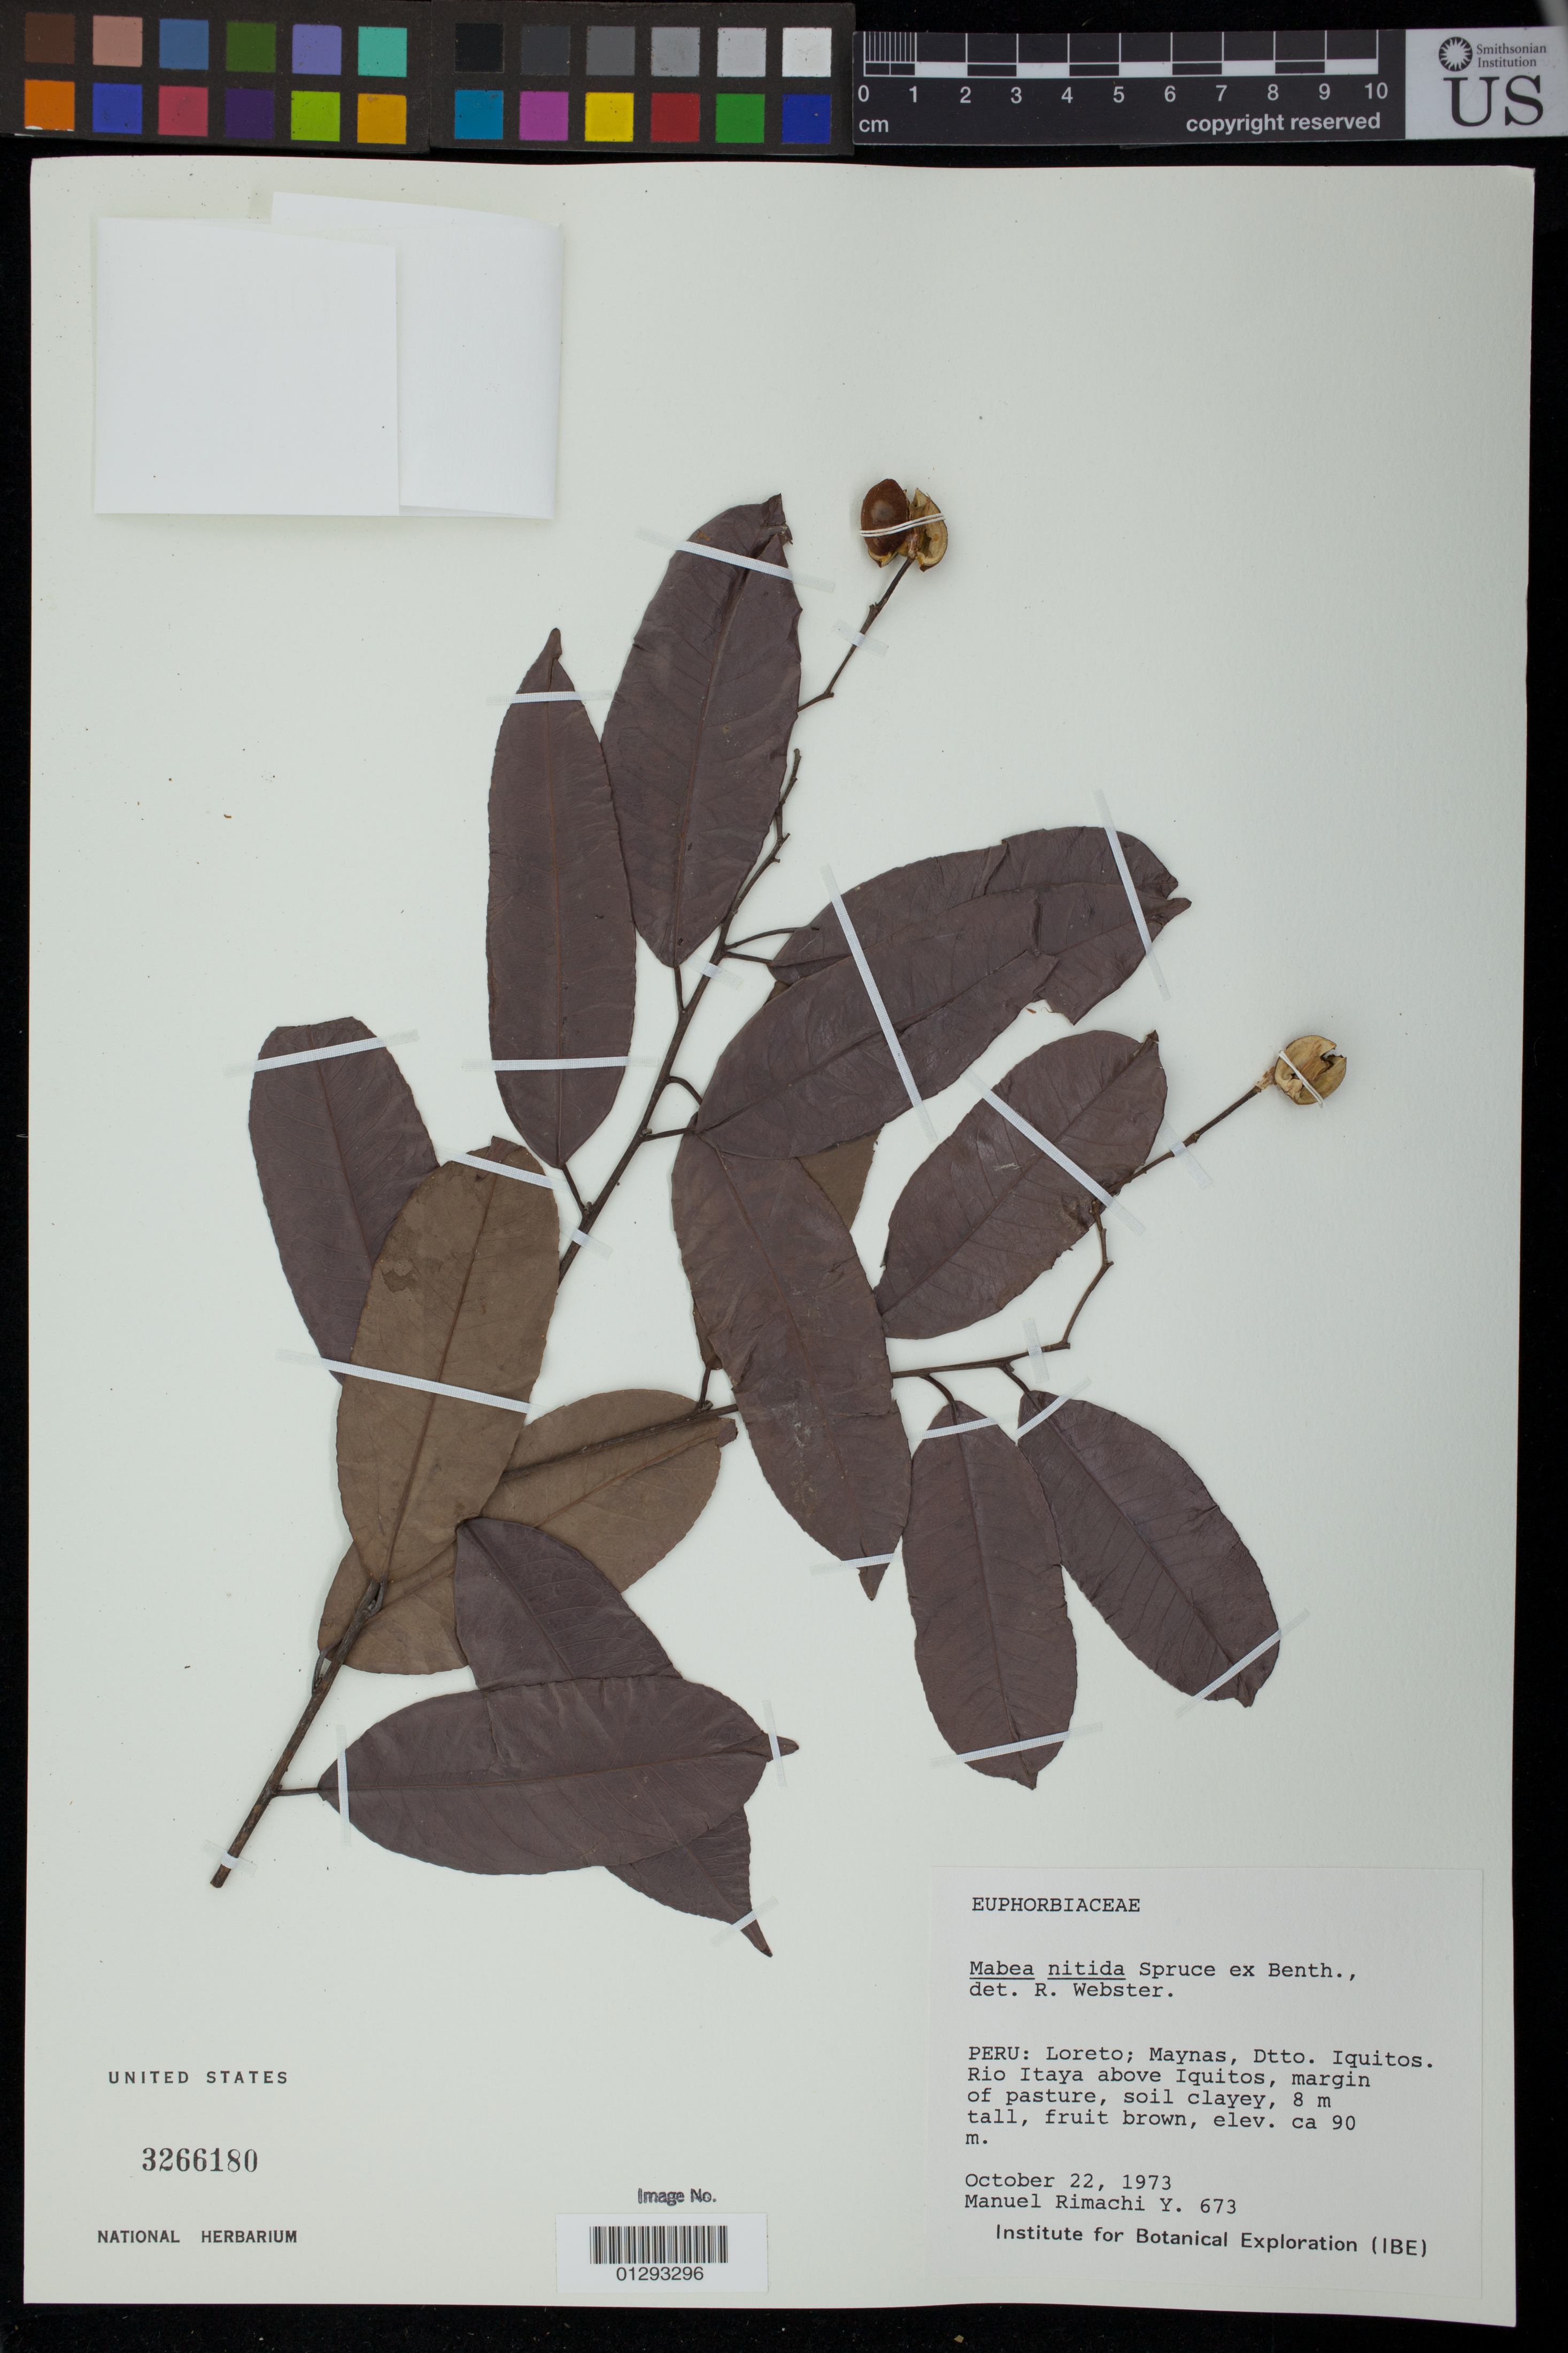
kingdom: Plantae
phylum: Tracheophyta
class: Magnoliopsida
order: Malpighiales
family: Euphorbiaceae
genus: Mabea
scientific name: Mabea nitida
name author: Spruce ex Benth.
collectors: M. Rimachi Y.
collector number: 673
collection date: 1973-10-22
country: Peru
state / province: Loreto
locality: Maynas, Dtto. Iquitos. Rio Itaya above Iquitos, margin of pasture.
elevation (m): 90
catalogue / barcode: US 3266180